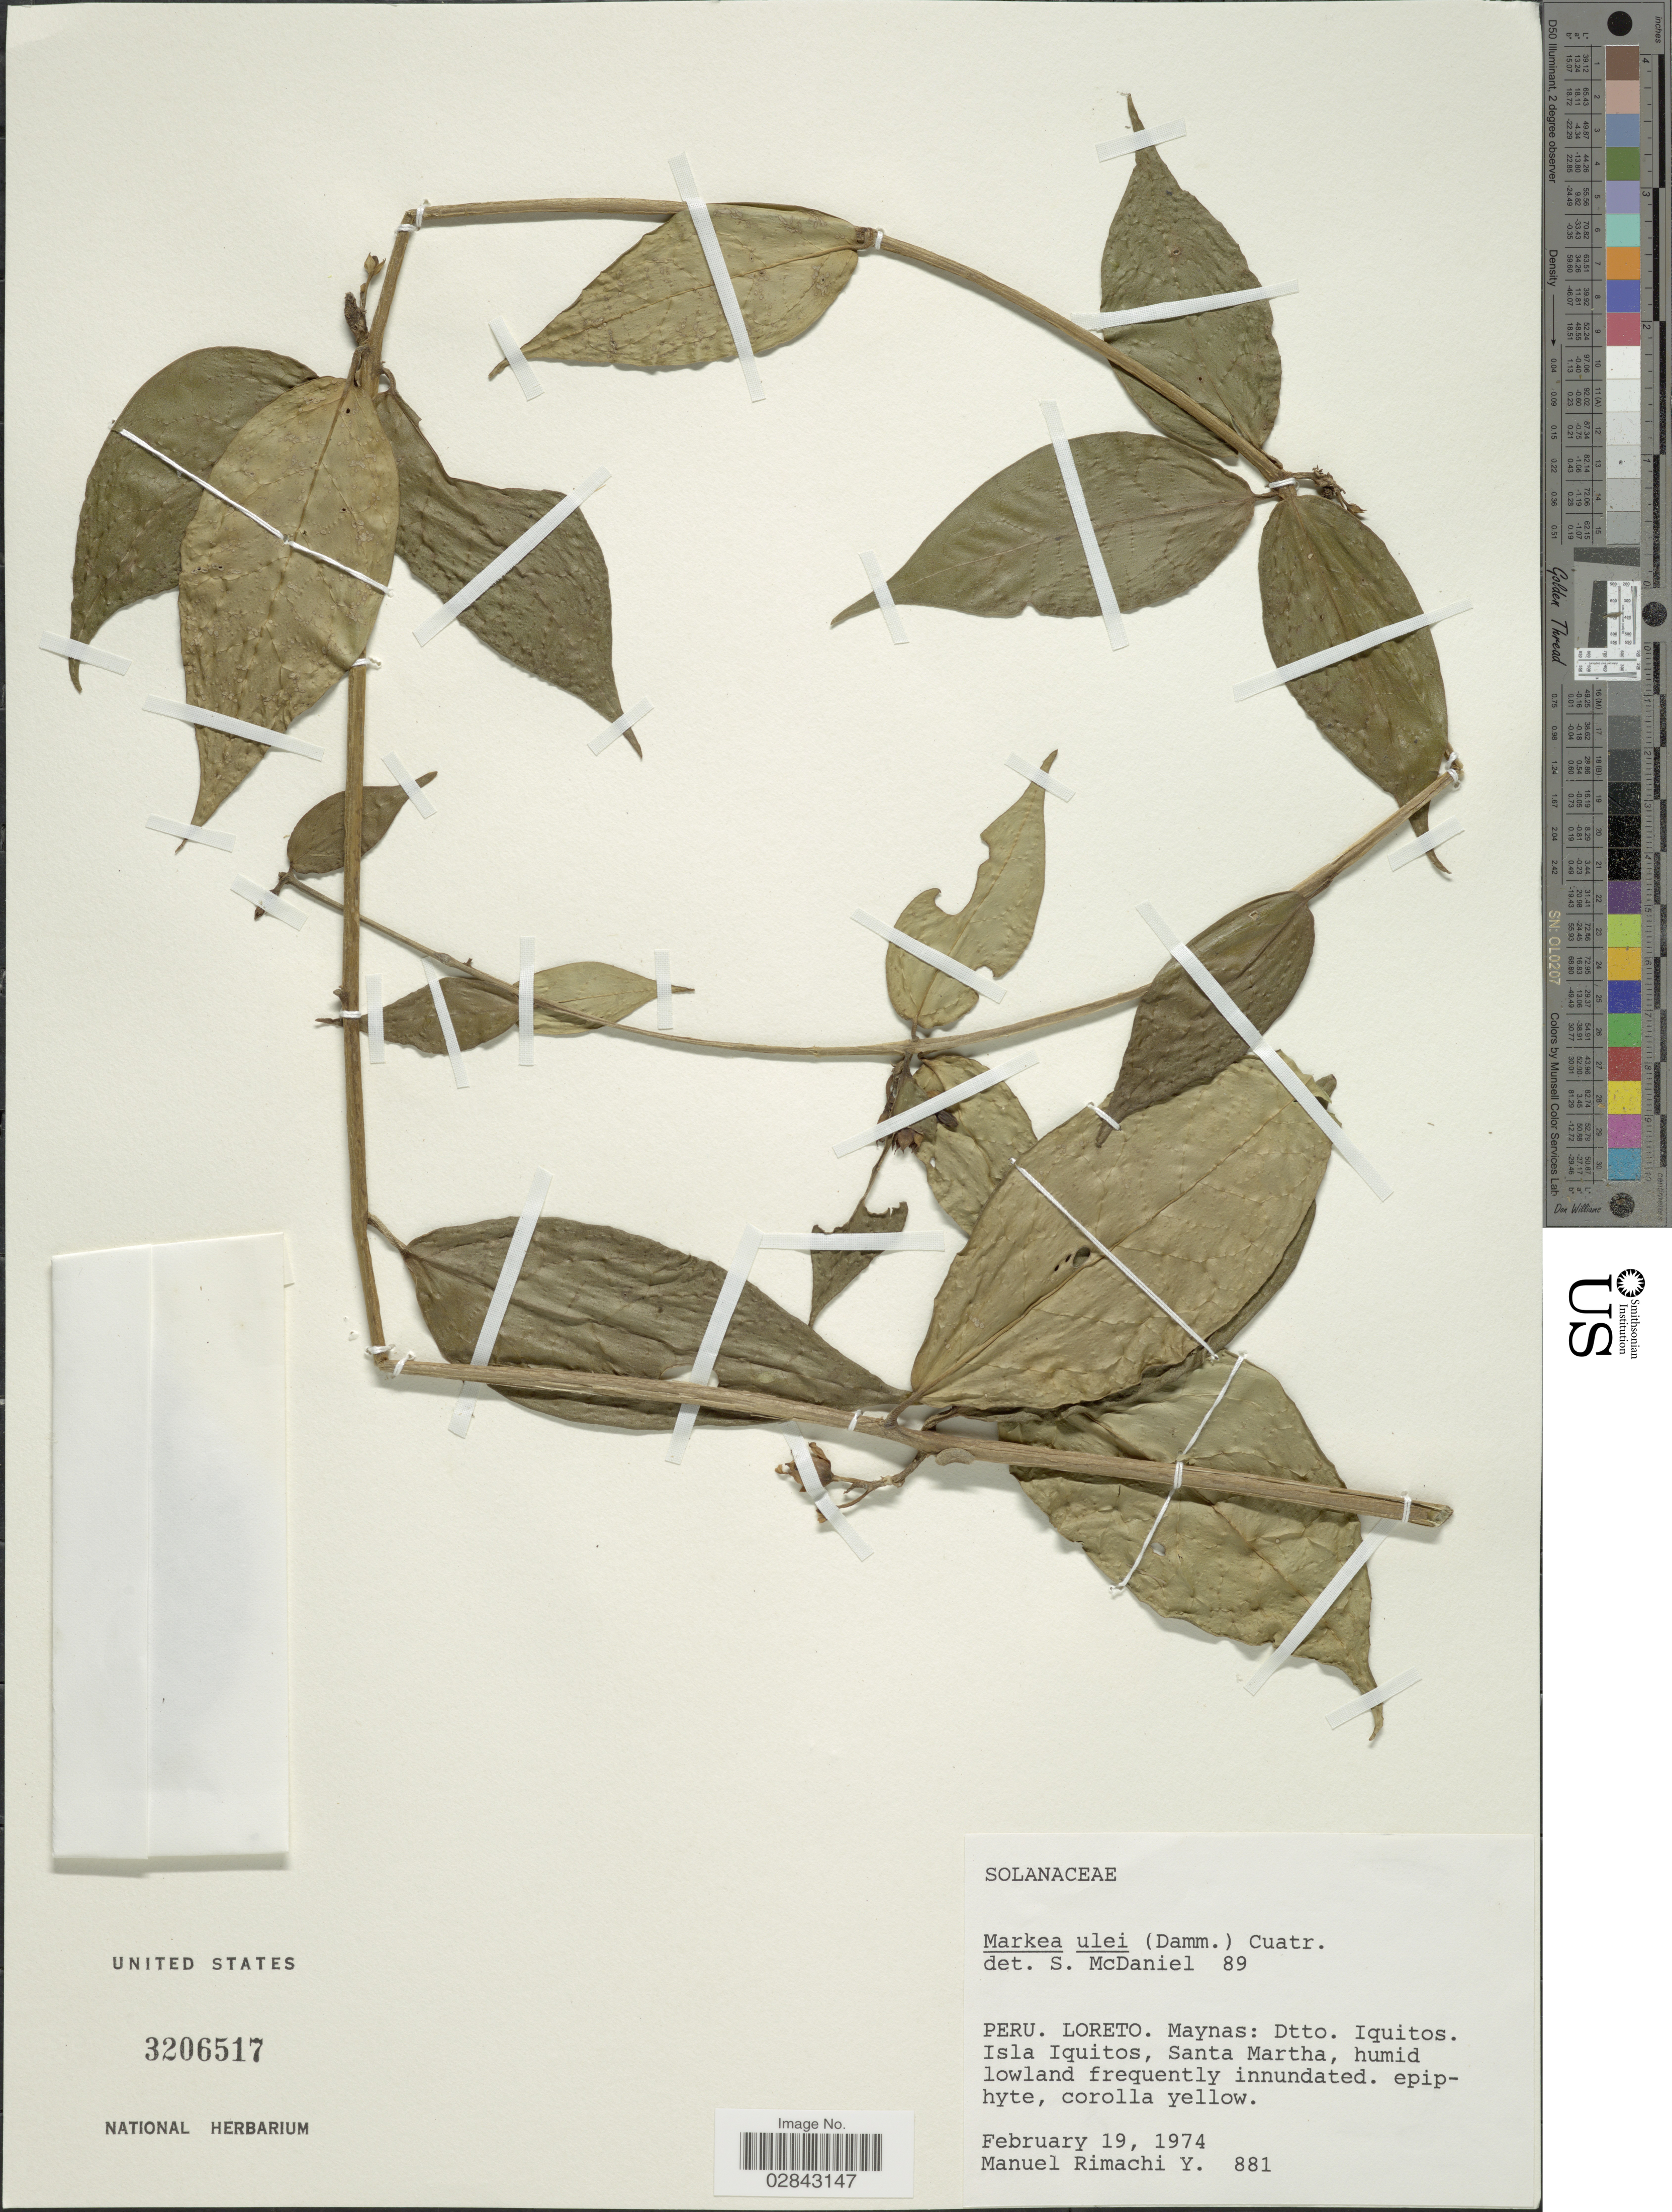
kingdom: Plantae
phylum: Tracheophyta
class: Magnoliopsida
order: Solanales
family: Solanaceae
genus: Hawkesiophyton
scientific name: Hawkesiophyton ulei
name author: (Dammer) Hunz.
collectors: M. Rimachi Y.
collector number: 881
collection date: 1974-02-19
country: Peru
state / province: Loreto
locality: Maynas: Dtto. Iquitos. Isla Iquitos, Santa Martha.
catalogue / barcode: US 3206517